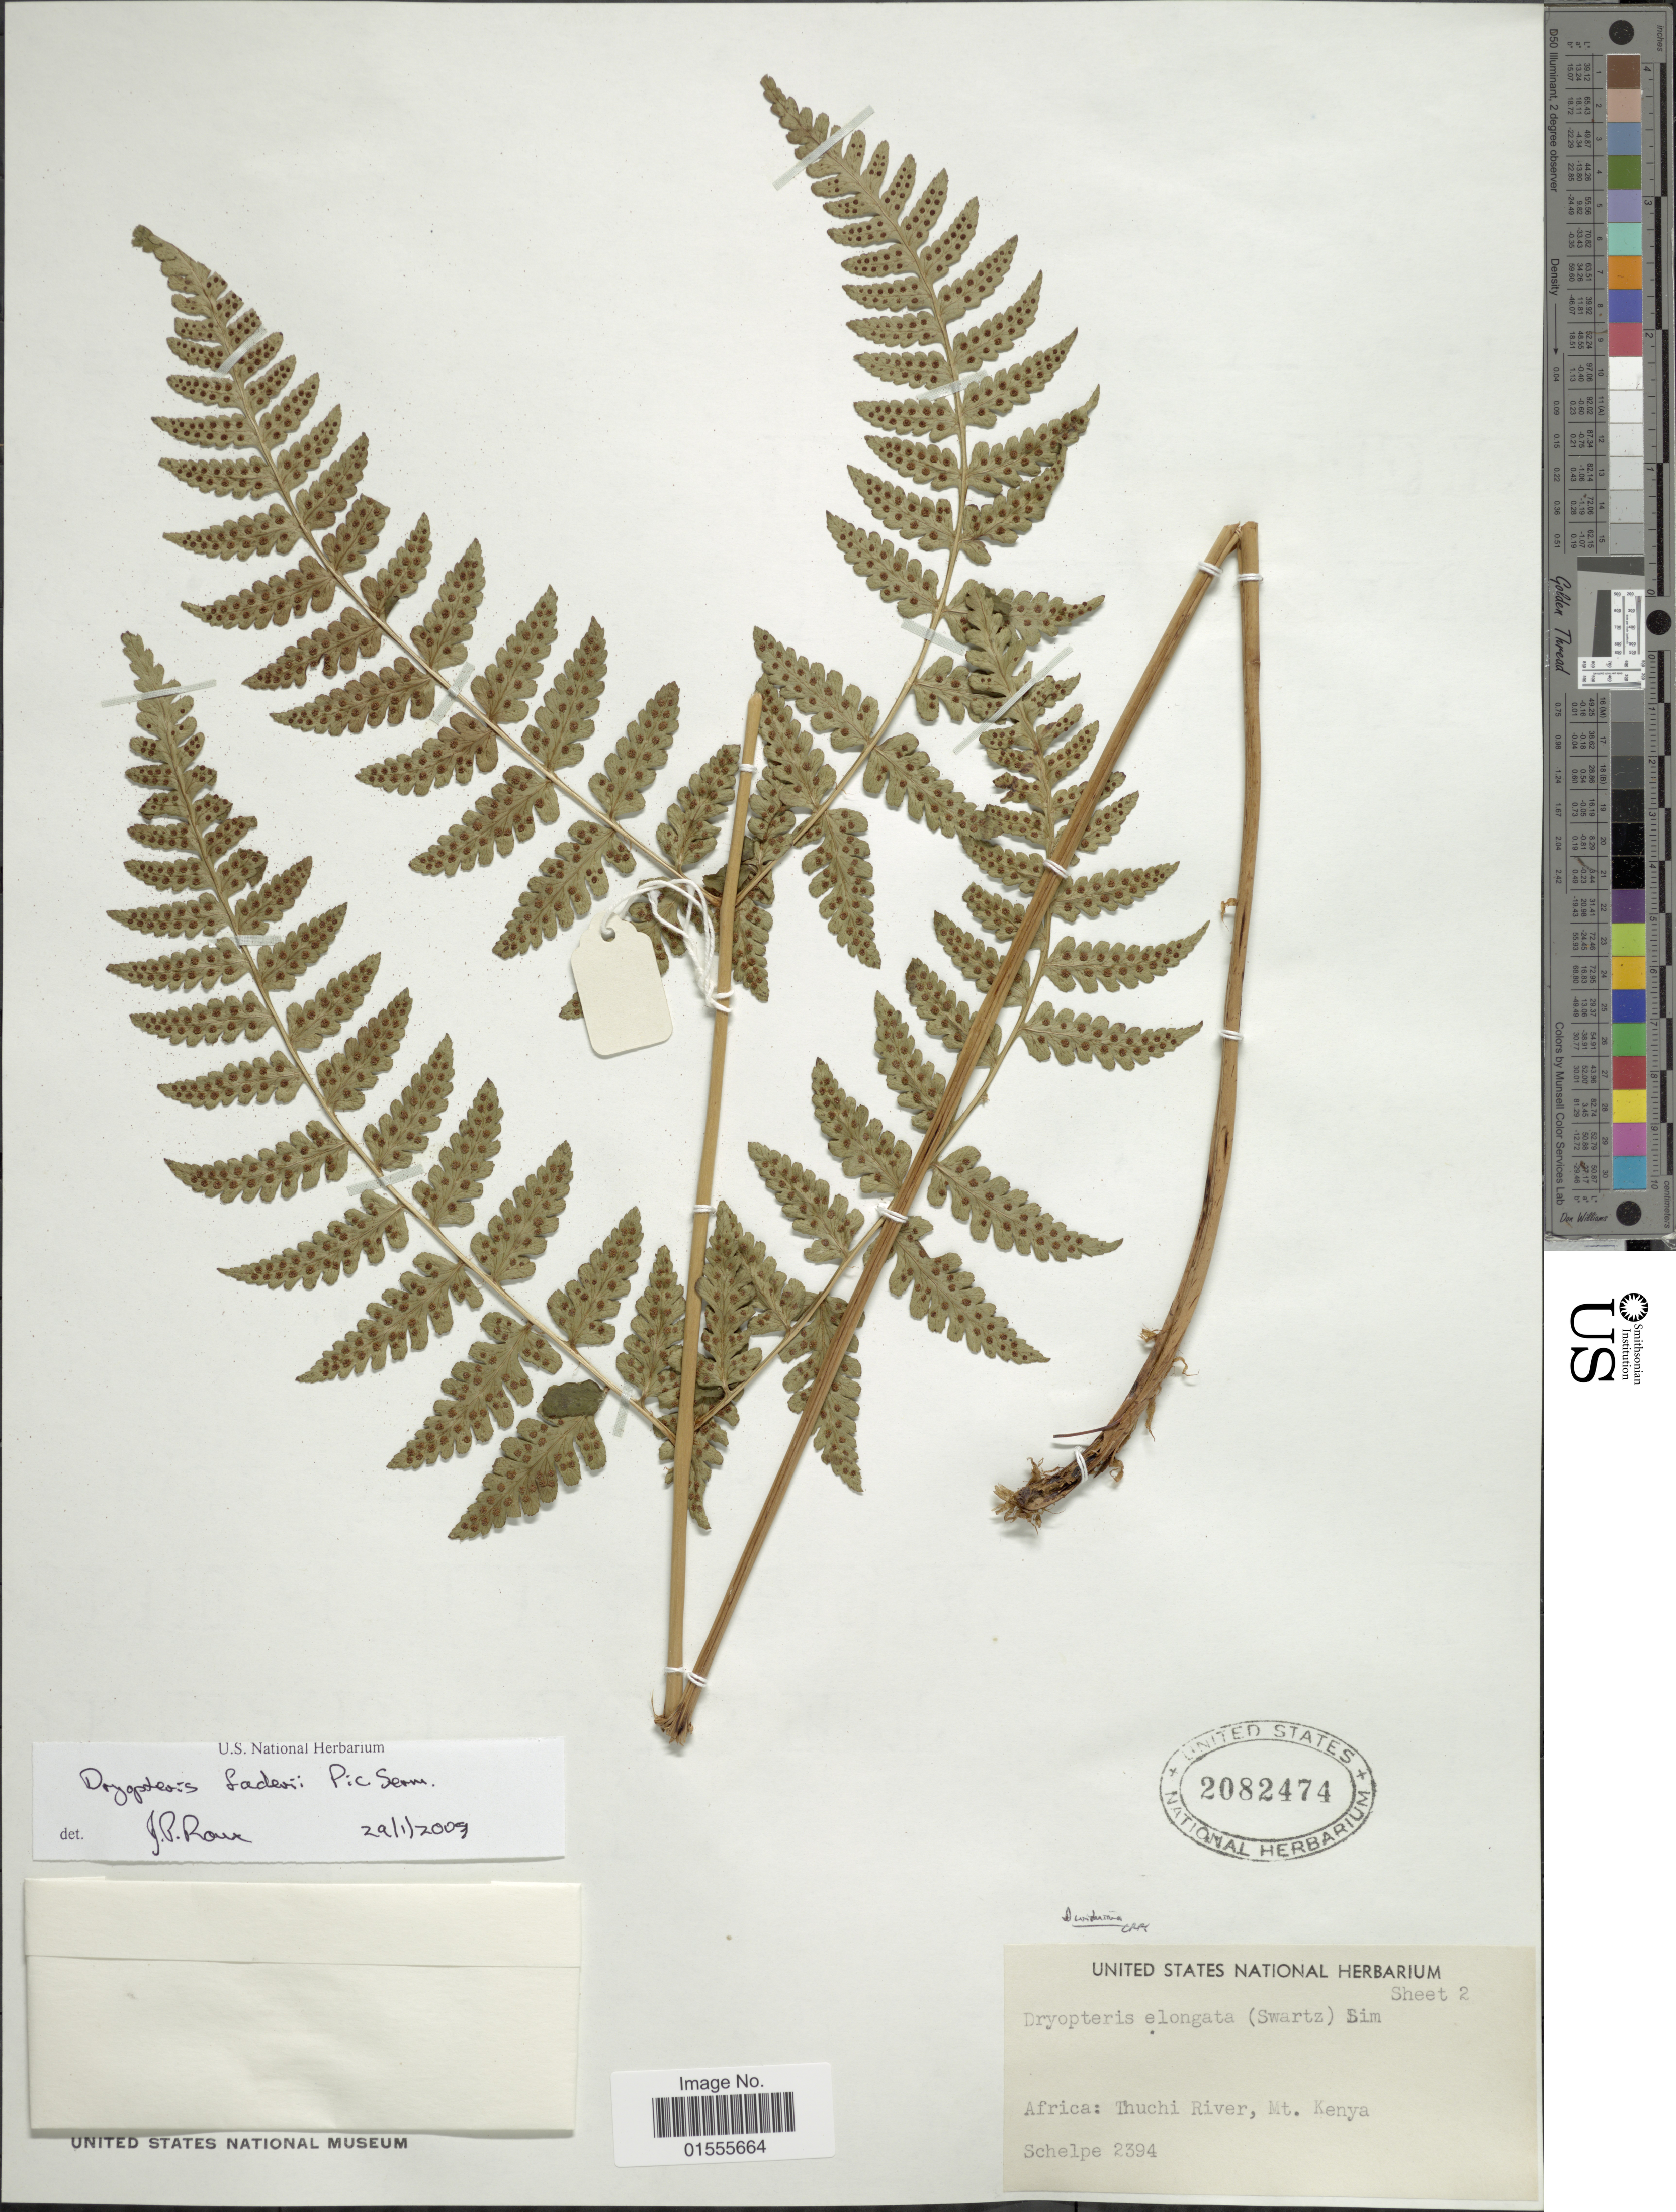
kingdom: Plantae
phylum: Tracheophyta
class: Polypodiopsida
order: Polypodiales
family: Dryopteridaceae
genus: Dryopteris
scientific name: Dryopteris fadenii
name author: Pic. Serm.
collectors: -- Schelpe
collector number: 2394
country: Kenya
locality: Africa: Thuchi River, Mt Kenya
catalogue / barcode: US 2082474